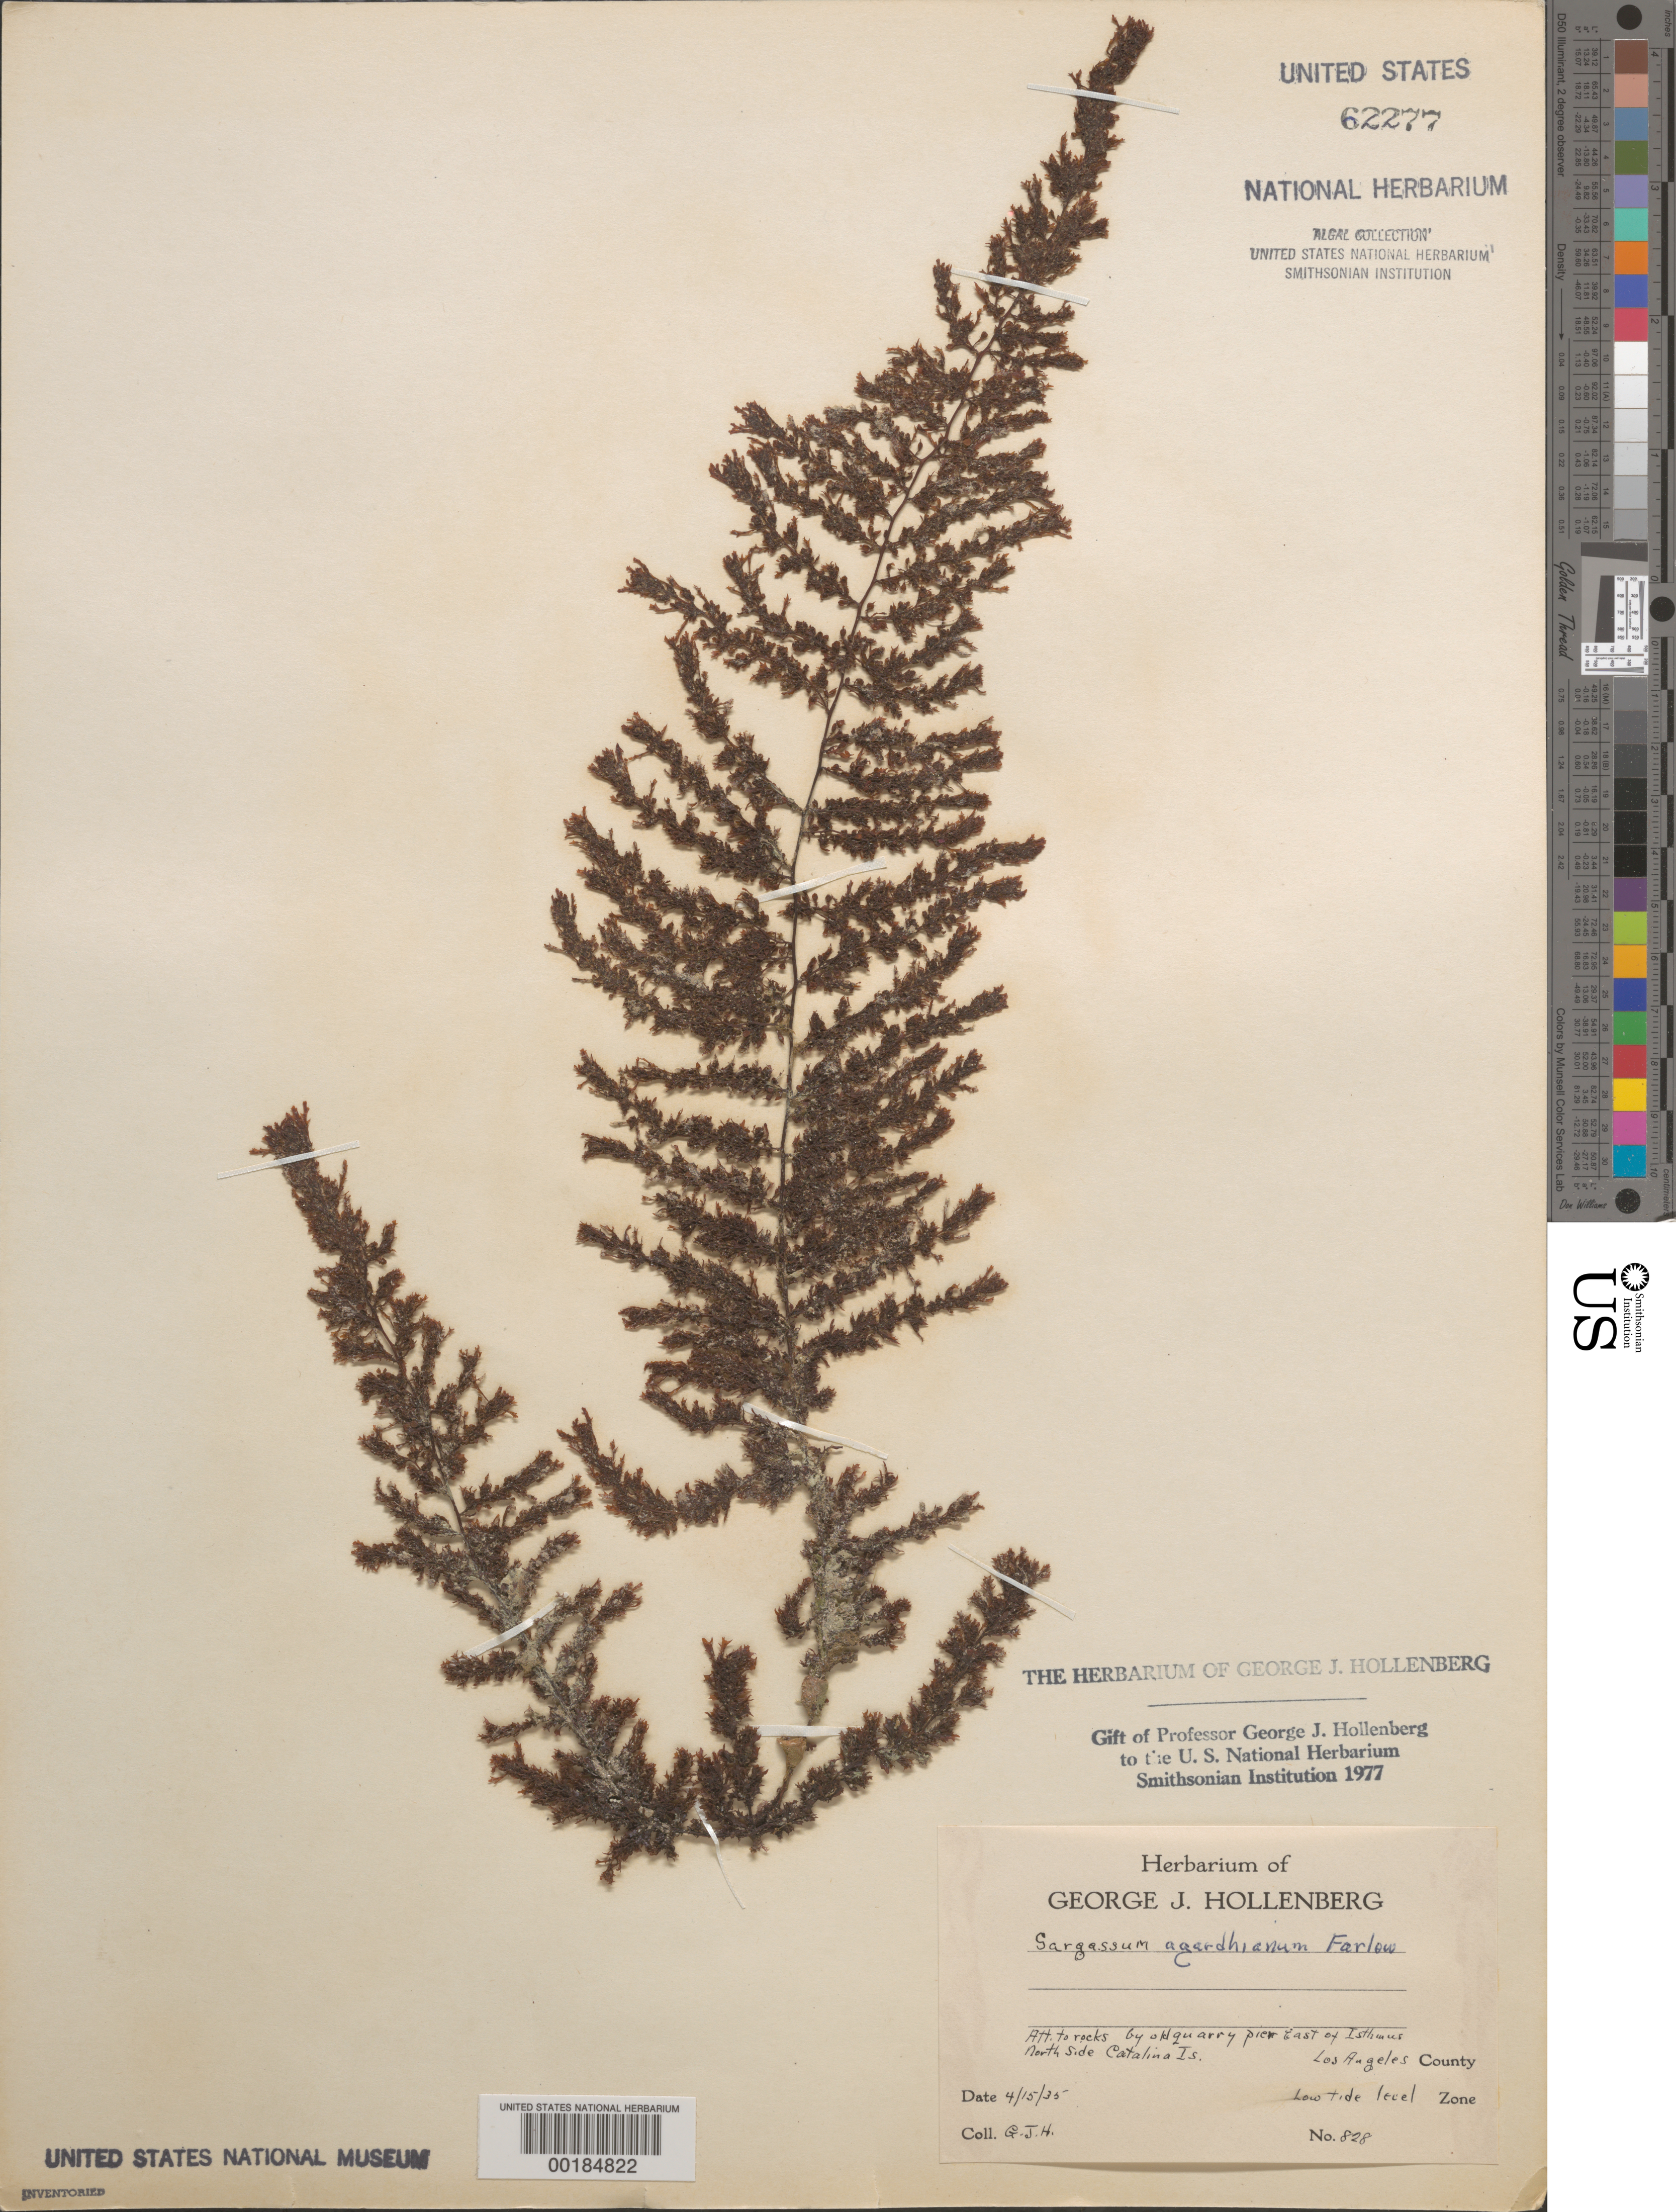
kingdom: Chromista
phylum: Ochrophyta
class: Phaeophyceae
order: Fucales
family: Sargassaceae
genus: Sargassum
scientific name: Sargassum agardhianum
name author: Farl. in J. Agardh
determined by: Hollenberg, George J.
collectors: G. Hollenberg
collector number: GJH 828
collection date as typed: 15 Apr 1935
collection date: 1935-04-15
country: United States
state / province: California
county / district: Los Angeles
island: Santa Catalina Island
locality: East of Isthmus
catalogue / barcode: US 62277